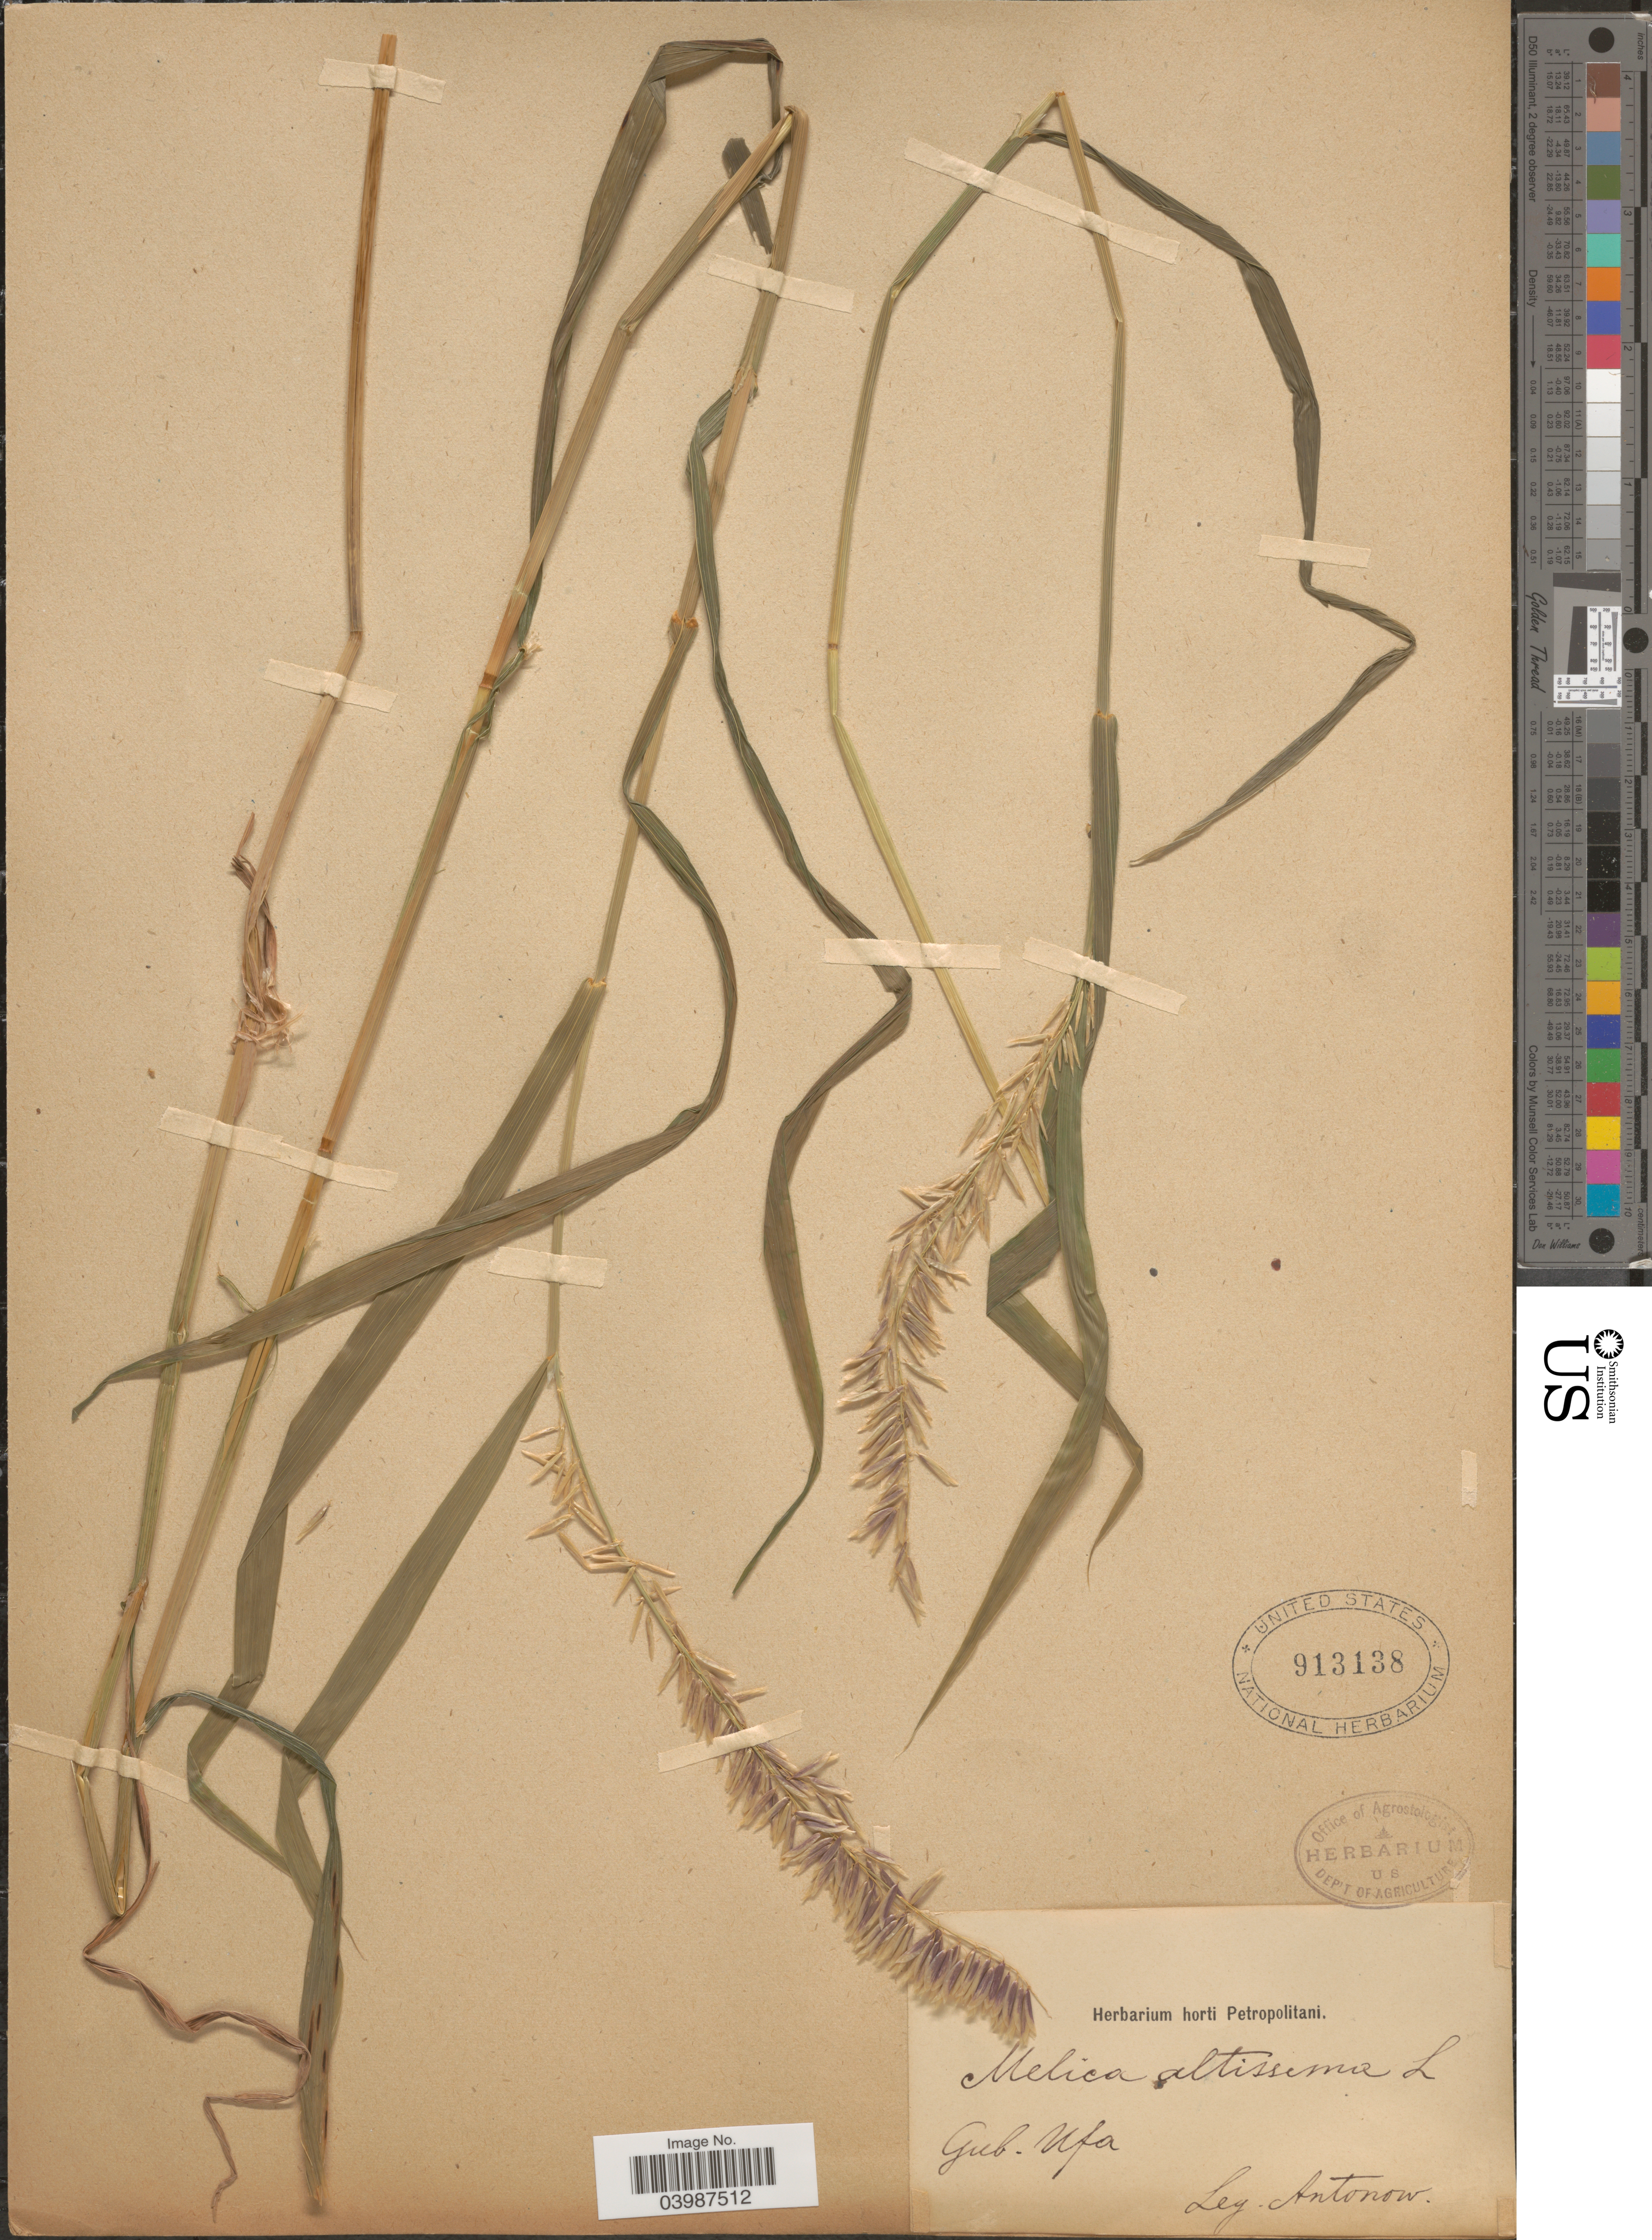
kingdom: Plantae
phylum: Tracheophyta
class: Liliopsida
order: Poales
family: Poaceae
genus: Melica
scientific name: Melica altissima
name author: L.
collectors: A. Antonow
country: Russian Federation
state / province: Bashkortostan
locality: Gub. Ufa.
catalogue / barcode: US 913138